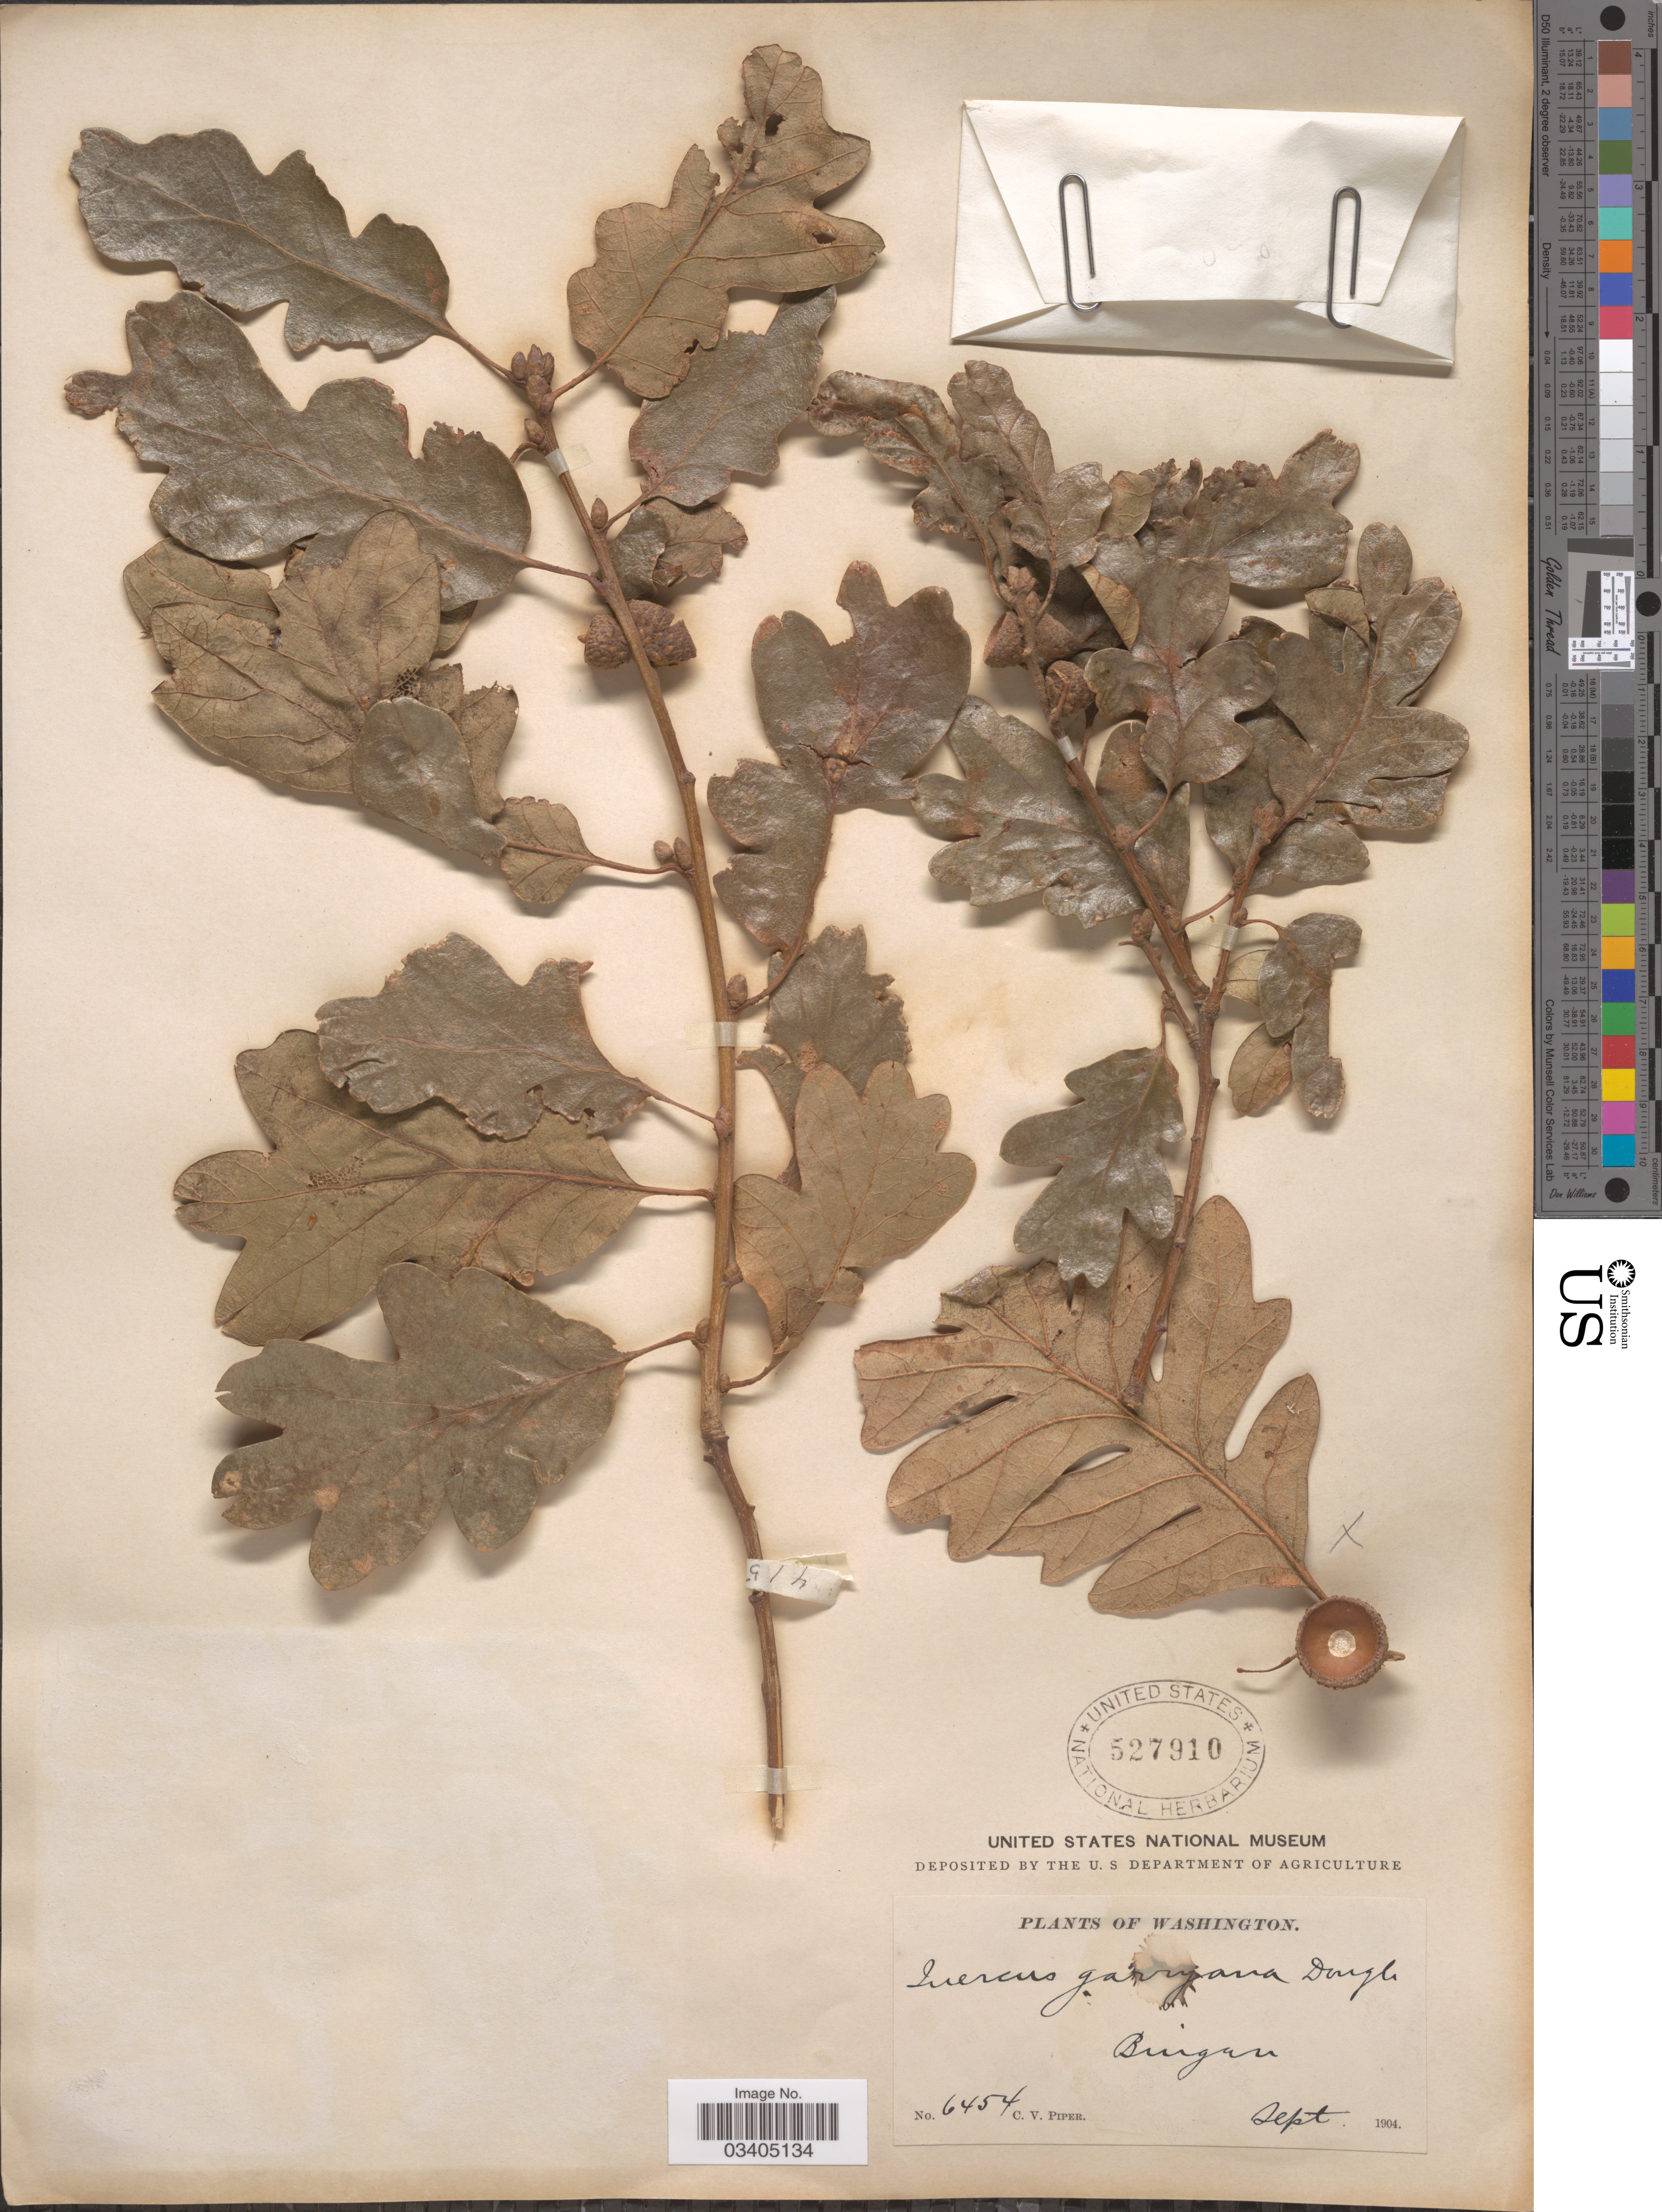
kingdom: Plantae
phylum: Tracheophyta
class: Magnoliopsida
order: Fagales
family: Fagaceae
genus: Quercus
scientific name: Quercus garryana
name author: Douglas ex Hook.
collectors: C. V. Piper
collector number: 6454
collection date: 1904-09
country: United States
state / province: Washington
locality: Bingen.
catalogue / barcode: US 527910